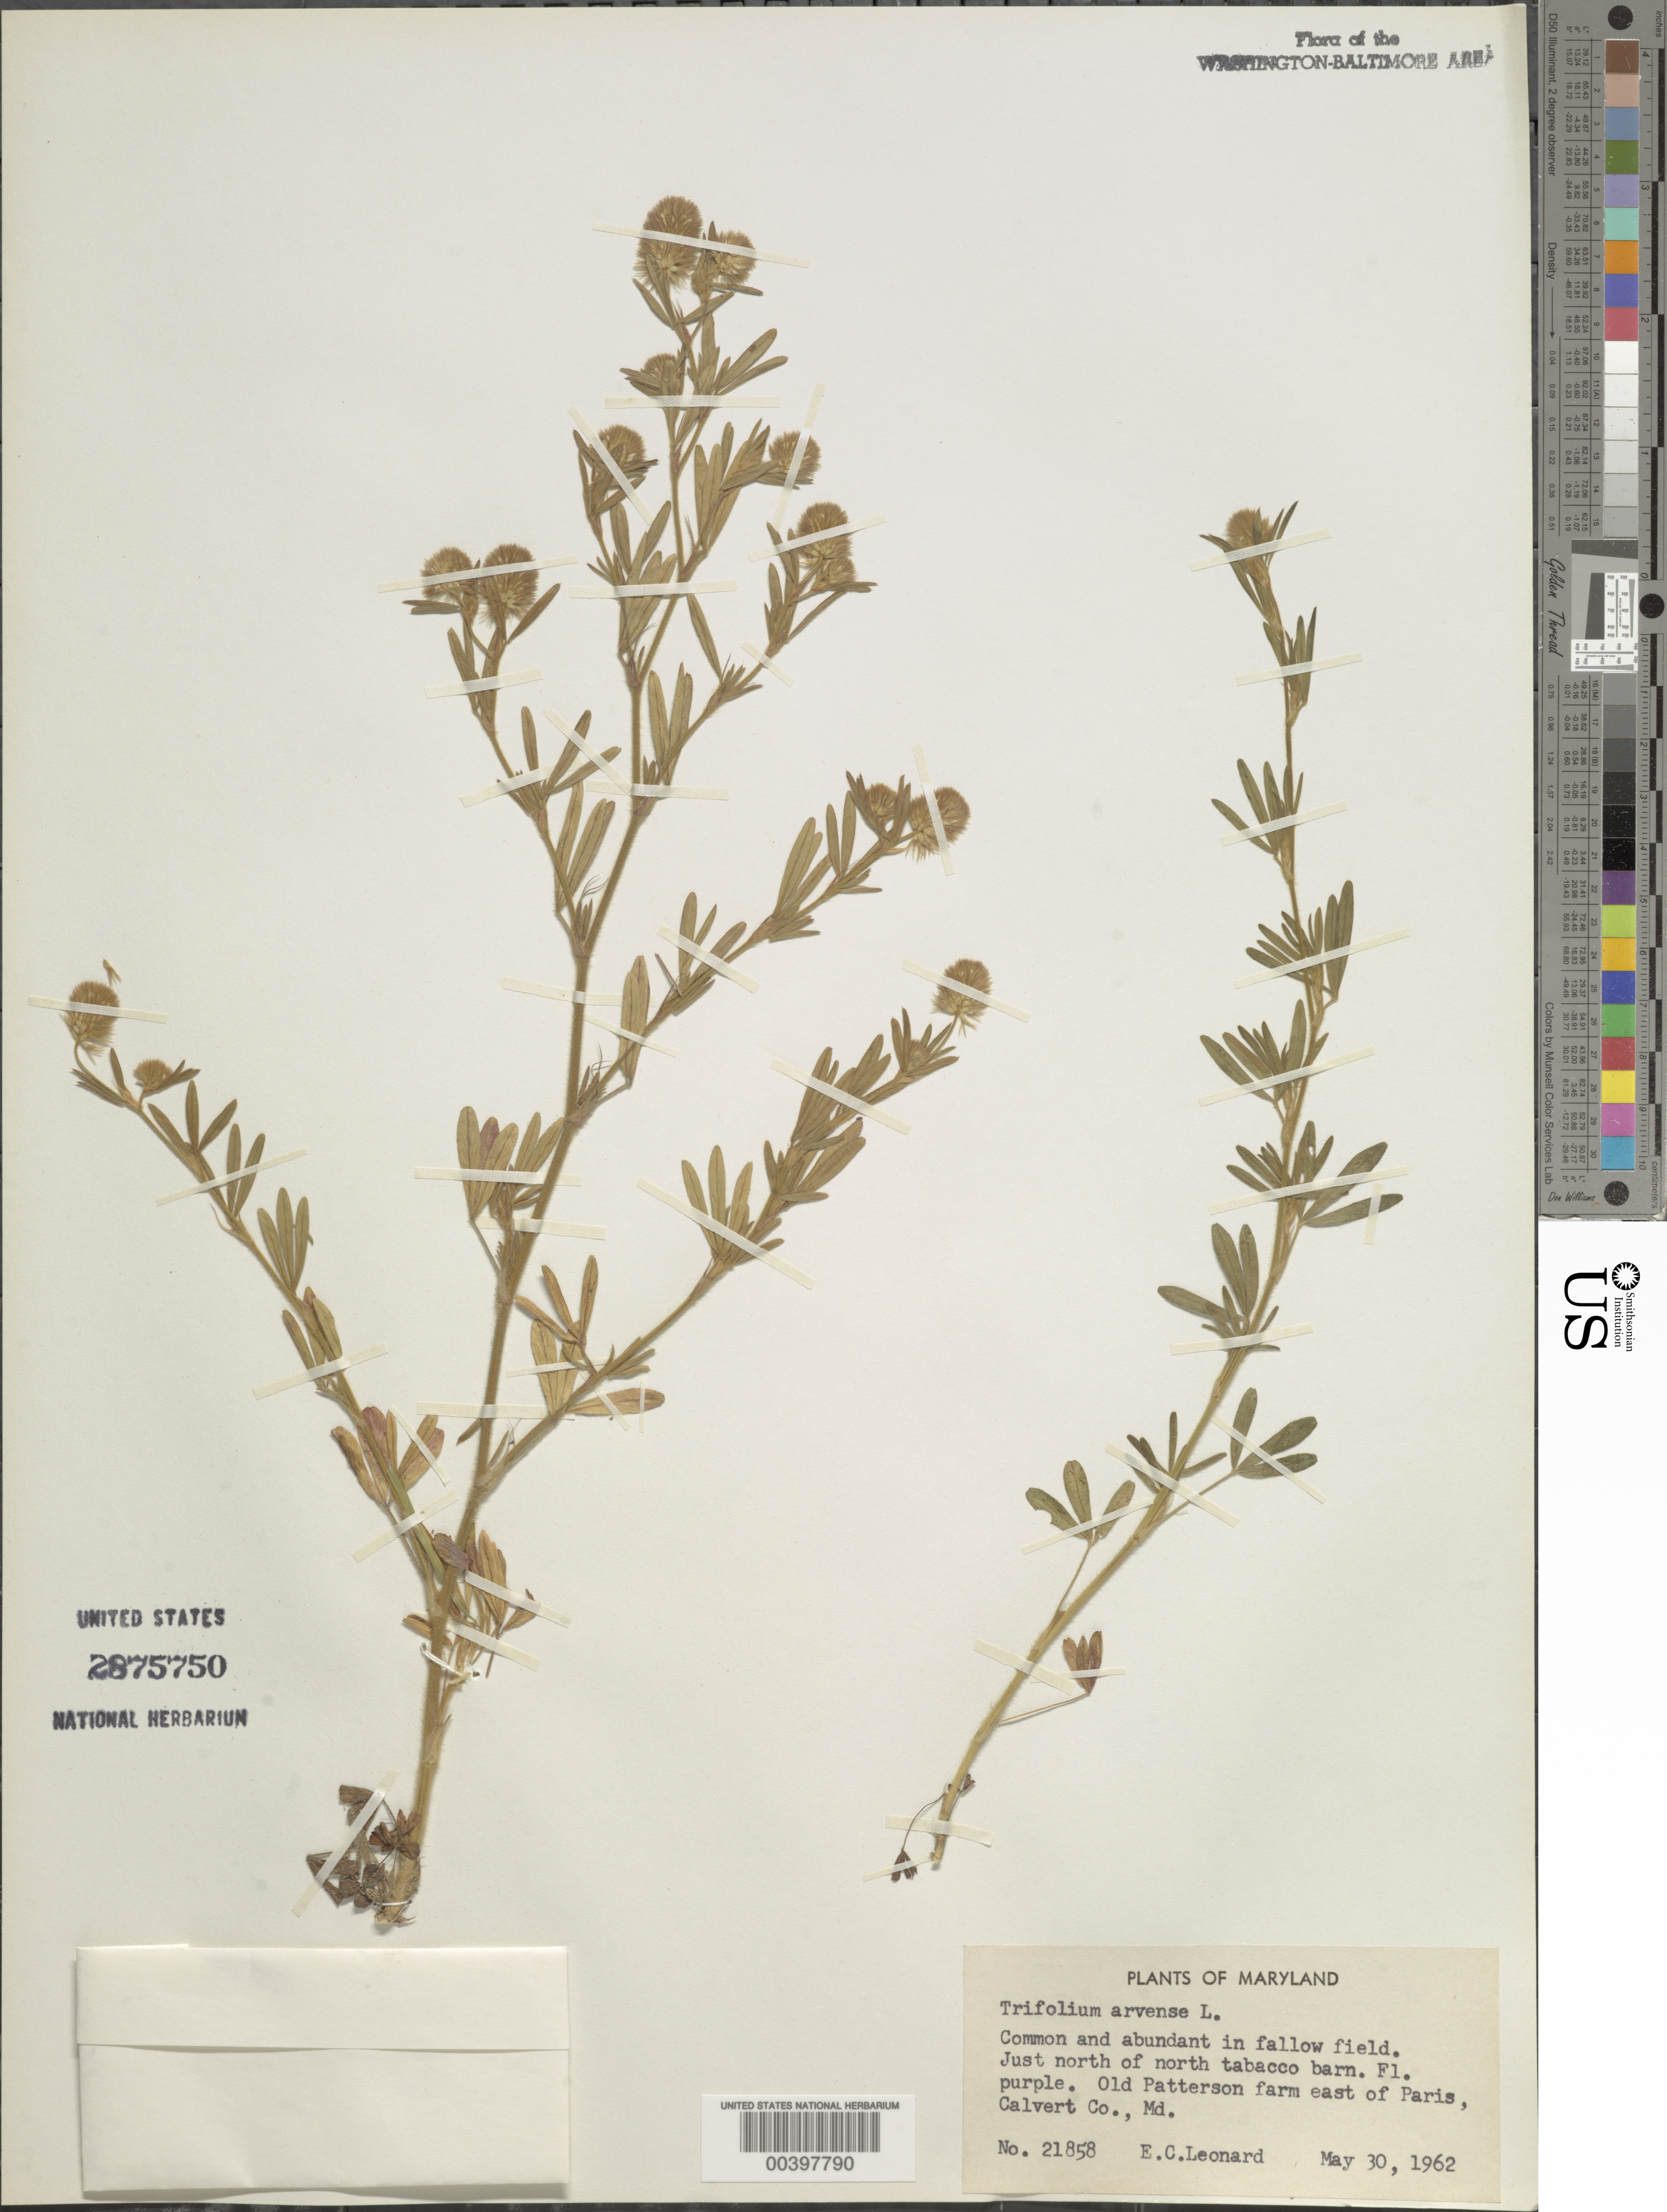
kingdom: Plantae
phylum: Tracheophyta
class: Magnoliopsida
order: Fabales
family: Fabaceae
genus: Trifolium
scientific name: Trifolium arvense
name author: L.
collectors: E. C. Leonard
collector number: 21858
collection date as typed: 30 May 1962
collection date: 1962-05-30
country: United States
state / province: Maryland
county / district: Calvert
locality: Old Patterson Farm, east of Paris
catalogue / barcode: US 2875750